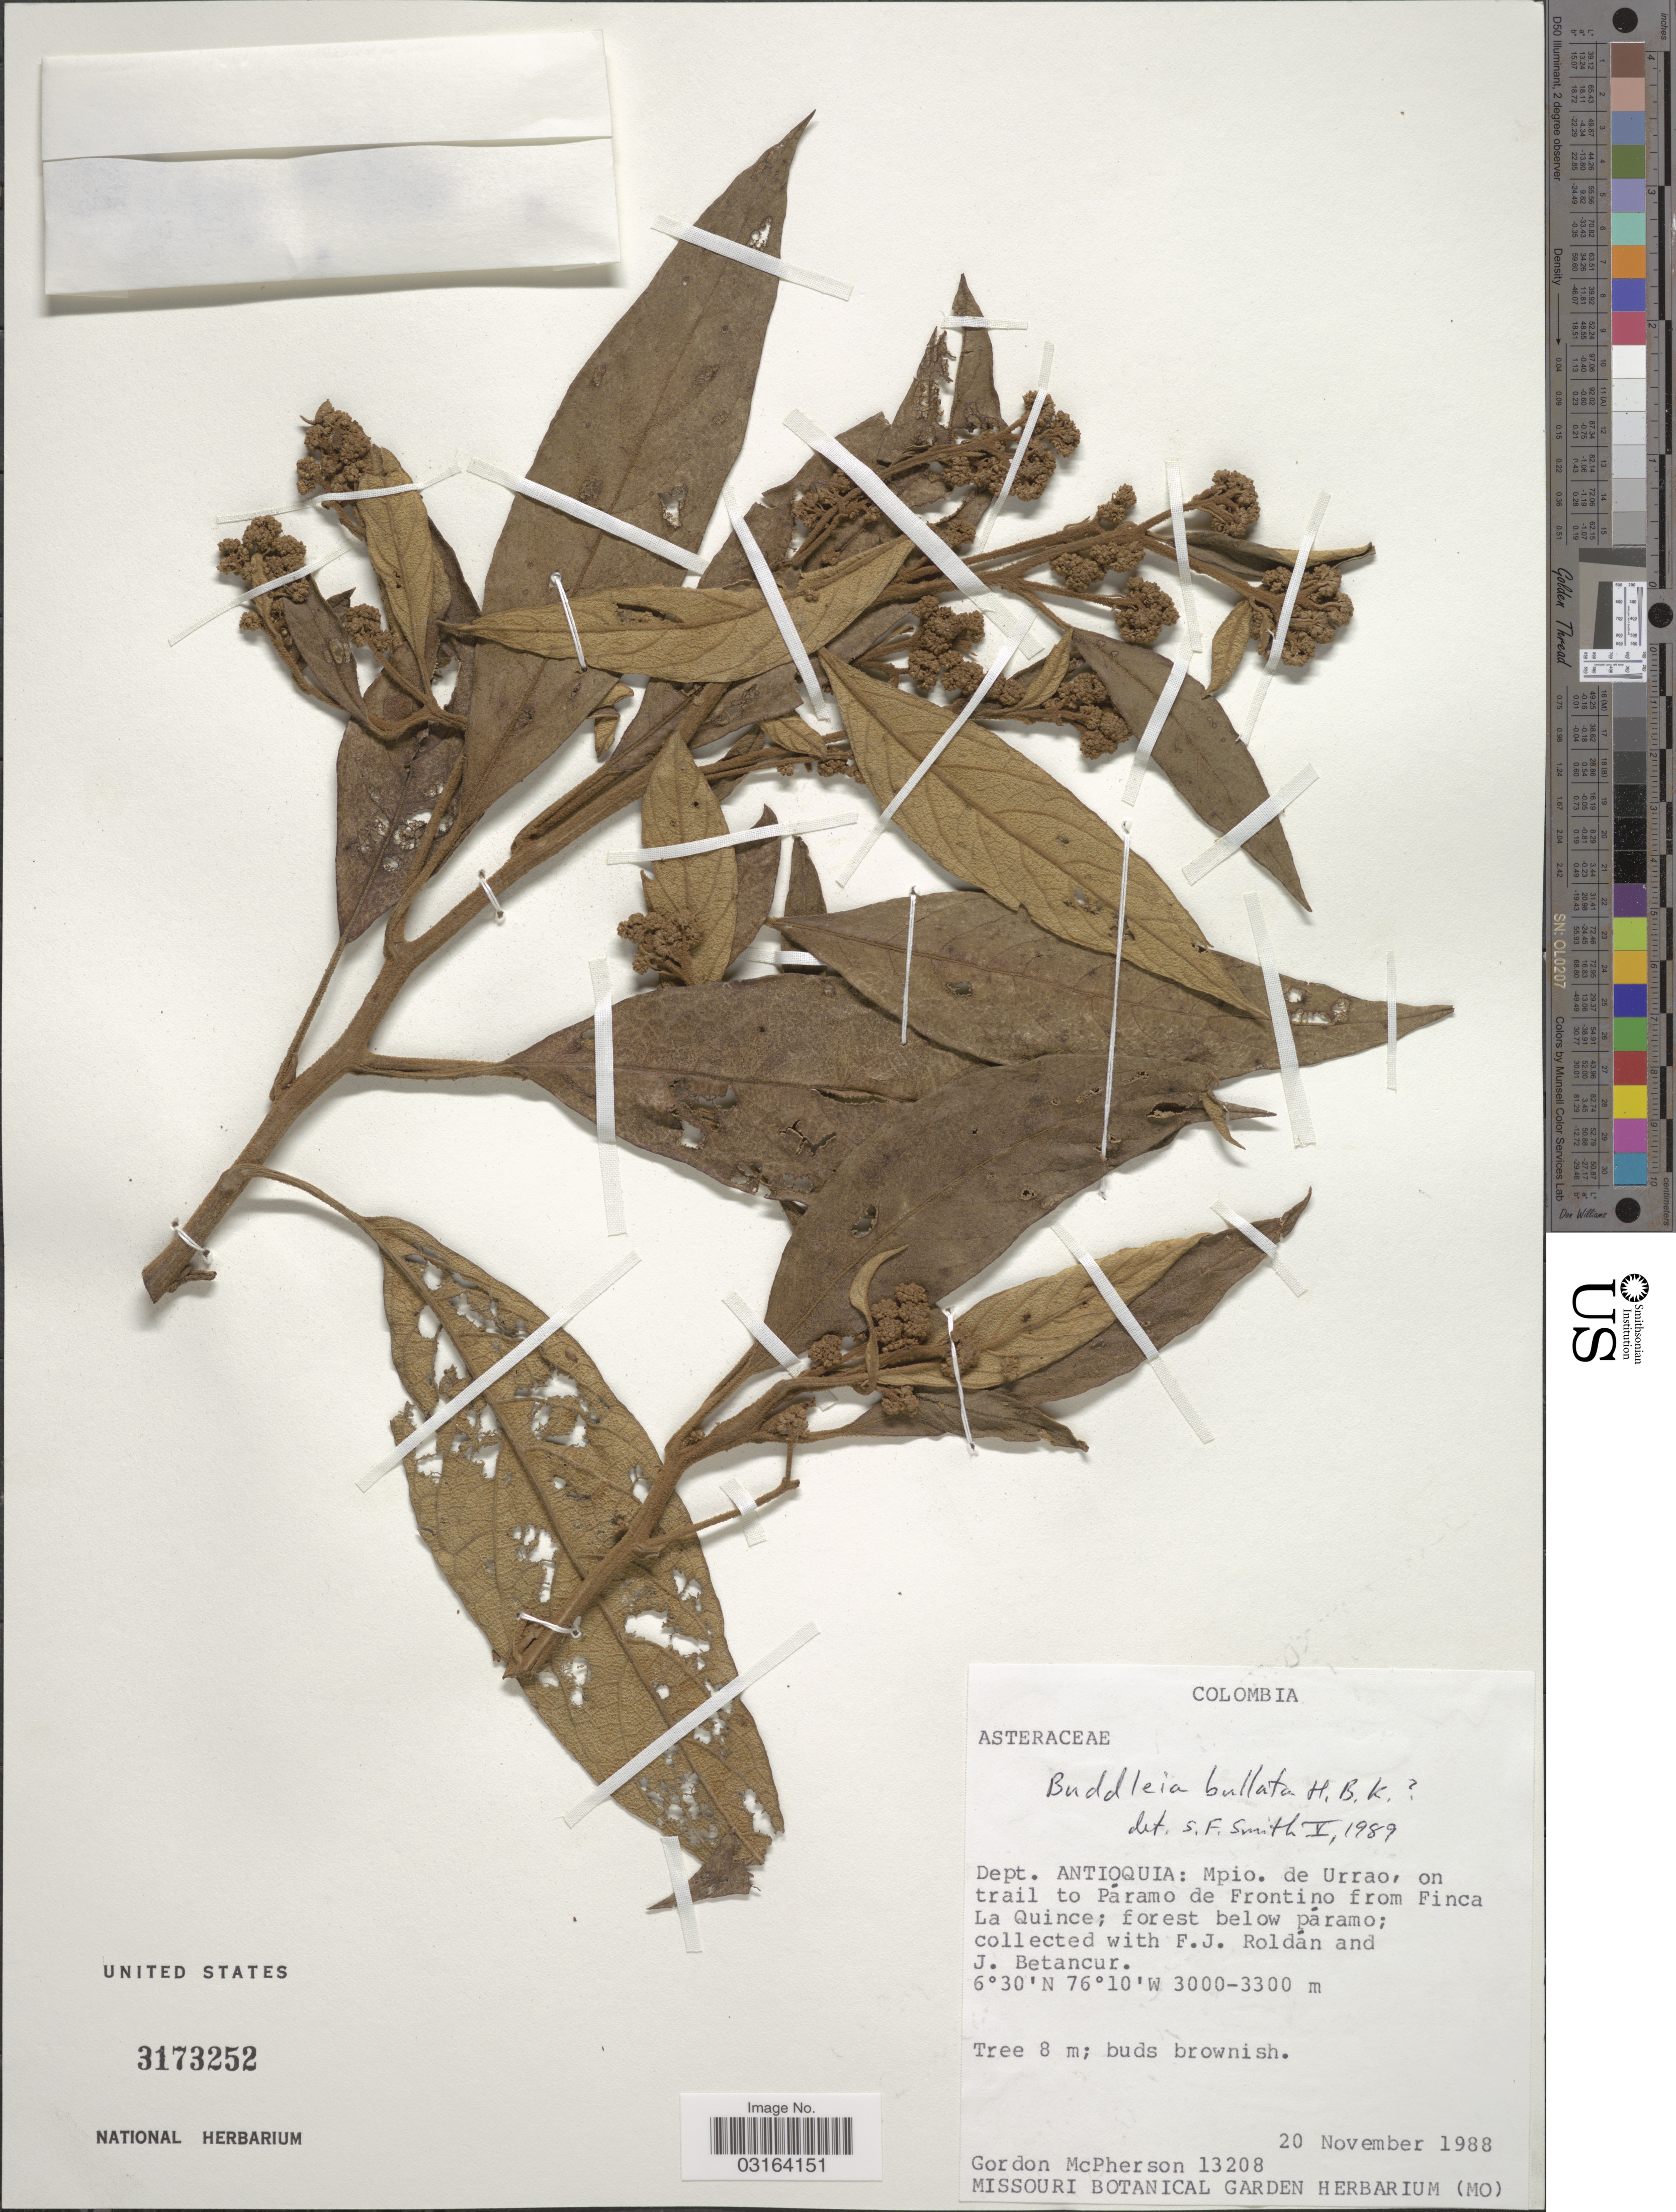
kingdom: Plantae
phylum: Tracheophyta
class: Magnoliopsida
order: Lamiales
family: Scrophulariaceae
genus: Buddleja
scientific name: Buddleja bullata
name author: Kunth in Humb. & et al.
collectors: G. McPherson, F. J. Roldán & J. Betancur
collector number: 13208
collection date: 1988-11-20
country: Colombia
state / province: Antioquia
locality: Dept. Antioquia: Mpio. de Urrao, on trail to Páramo de Frontino from Finca La Quince.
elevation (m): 3000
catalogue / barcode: US 3173252